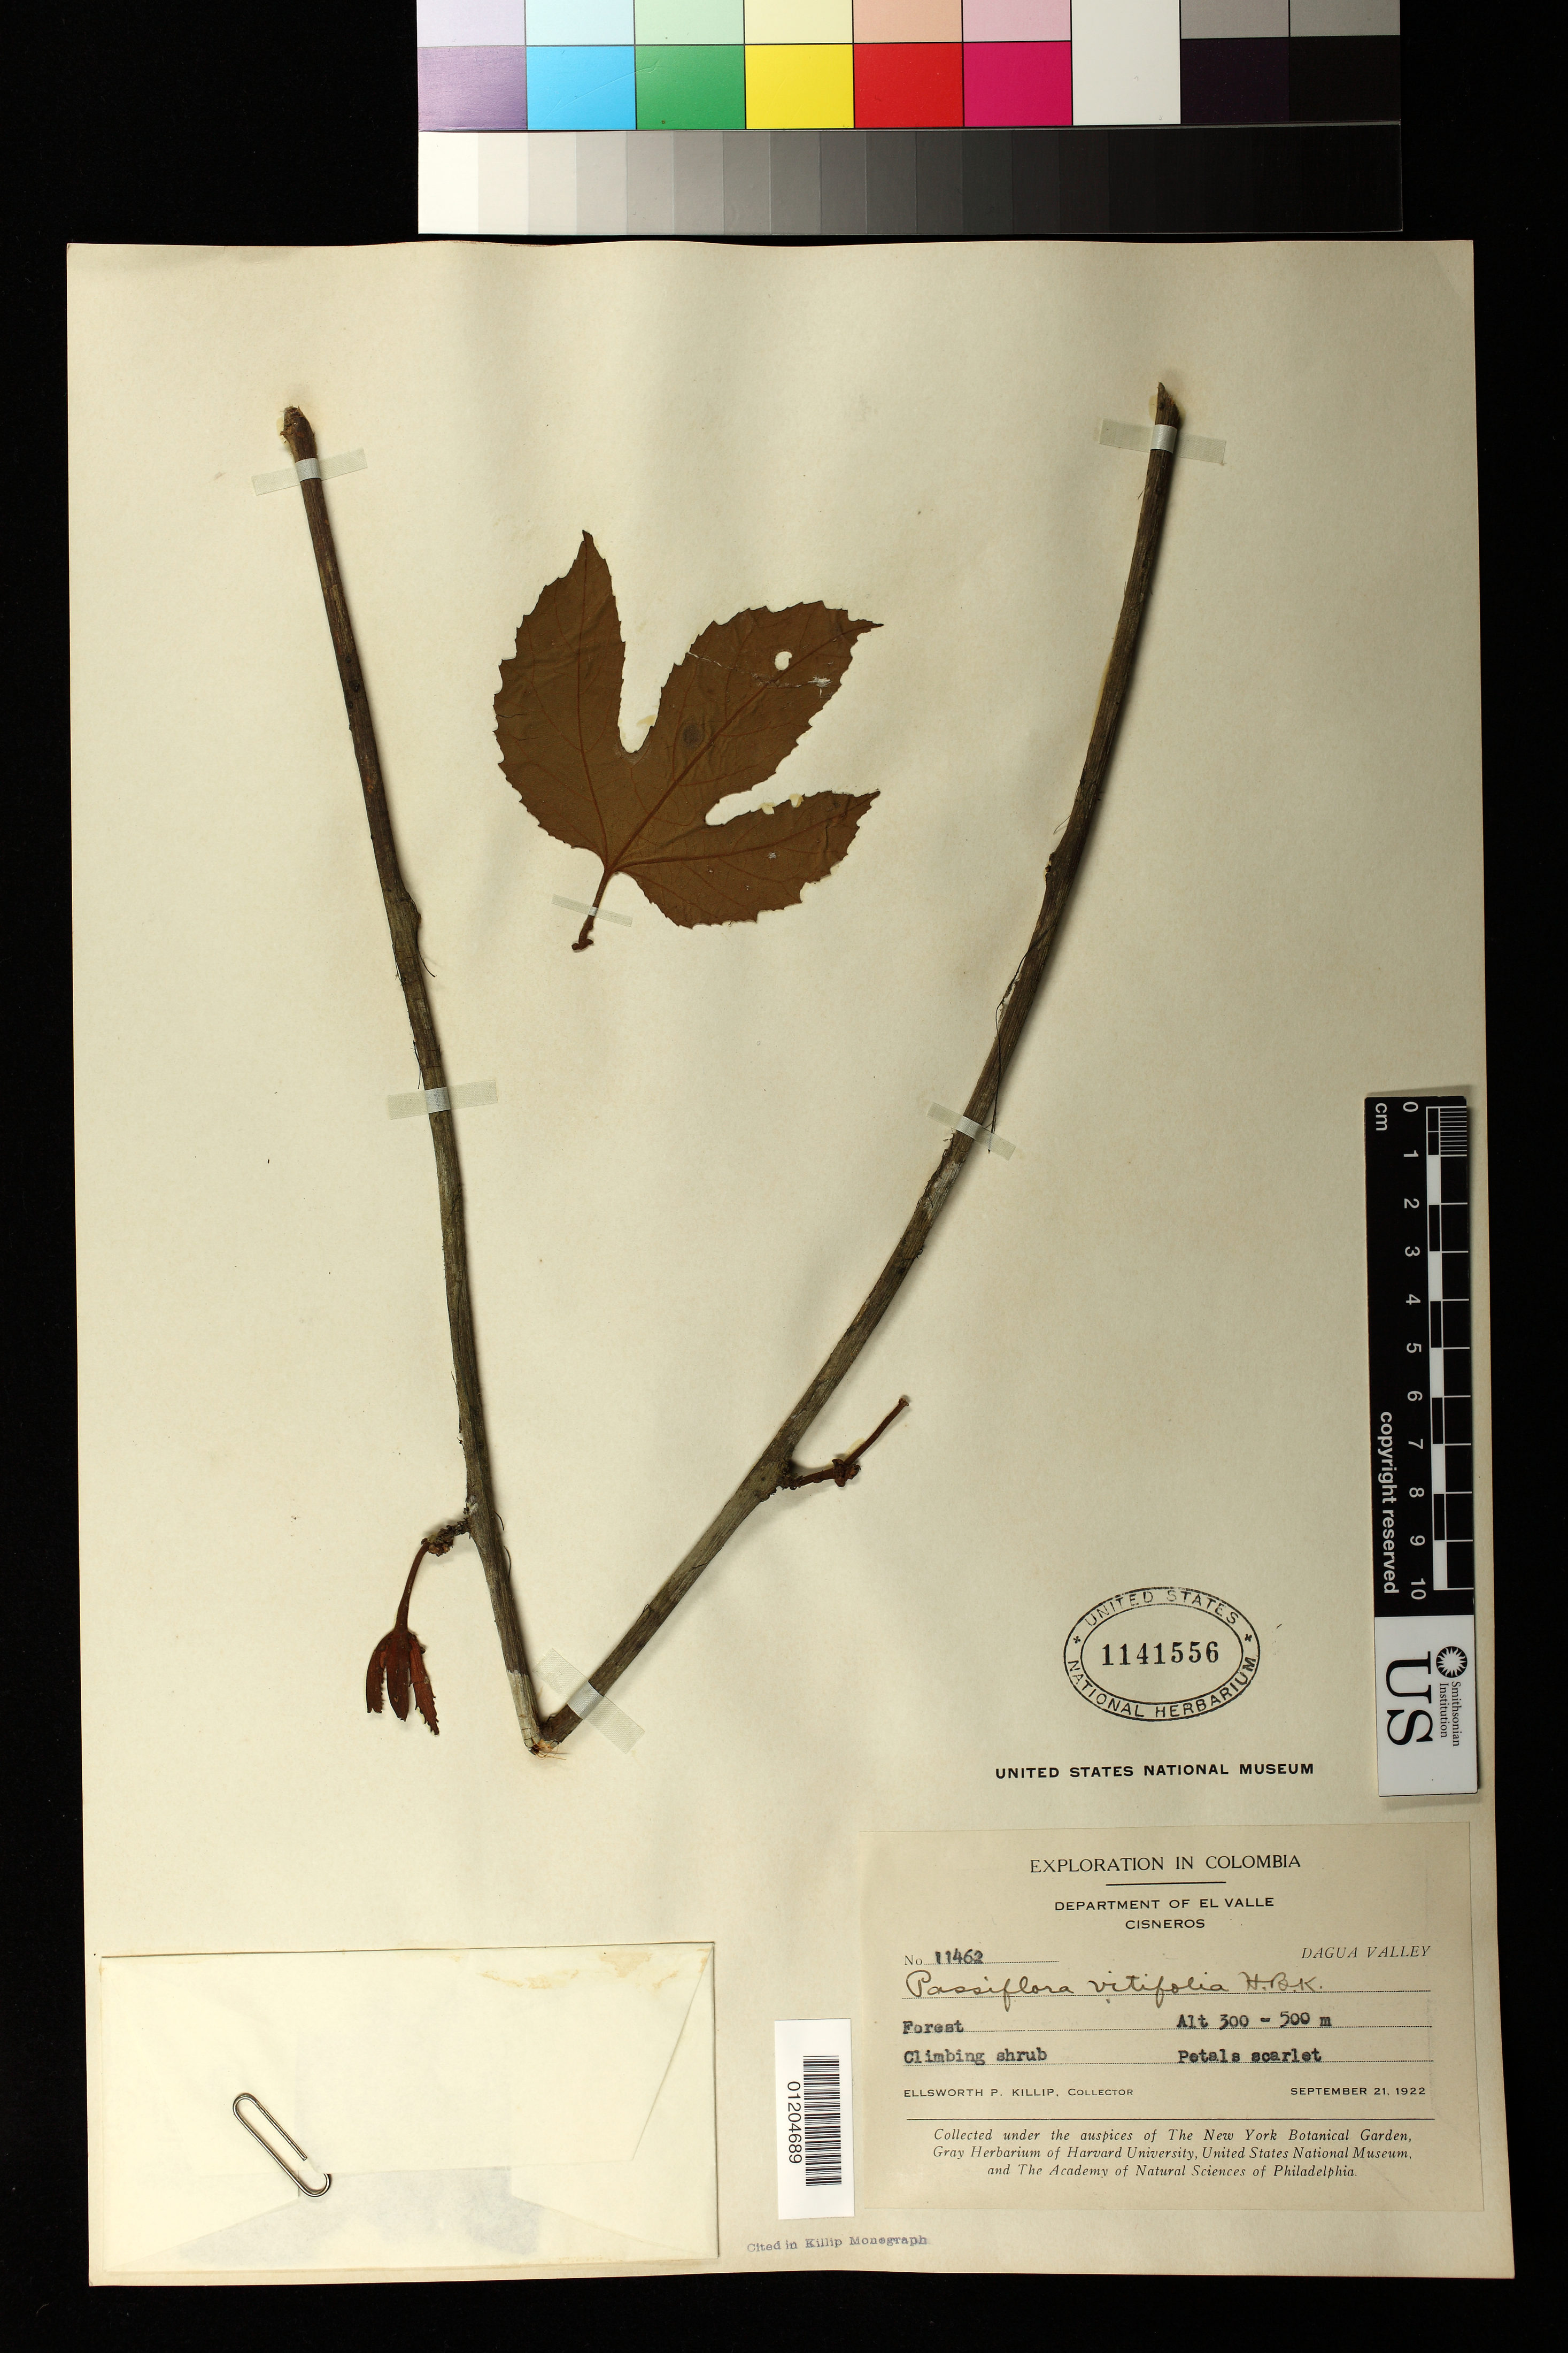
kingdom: Plantae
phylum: Tracheophyta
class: Magnoliopsida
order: Malpighiales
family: Passifloraceae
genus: Passiflora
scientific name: Passiflora vitifolia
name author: Kunth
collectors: E. P. Killip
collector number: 11462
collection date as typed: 21 Sep 1922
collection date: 1922-09-21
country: Colombia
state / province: Valle del Cauca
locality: Cisneros, Dagua Valley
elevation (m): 300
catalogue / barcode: US 1141556